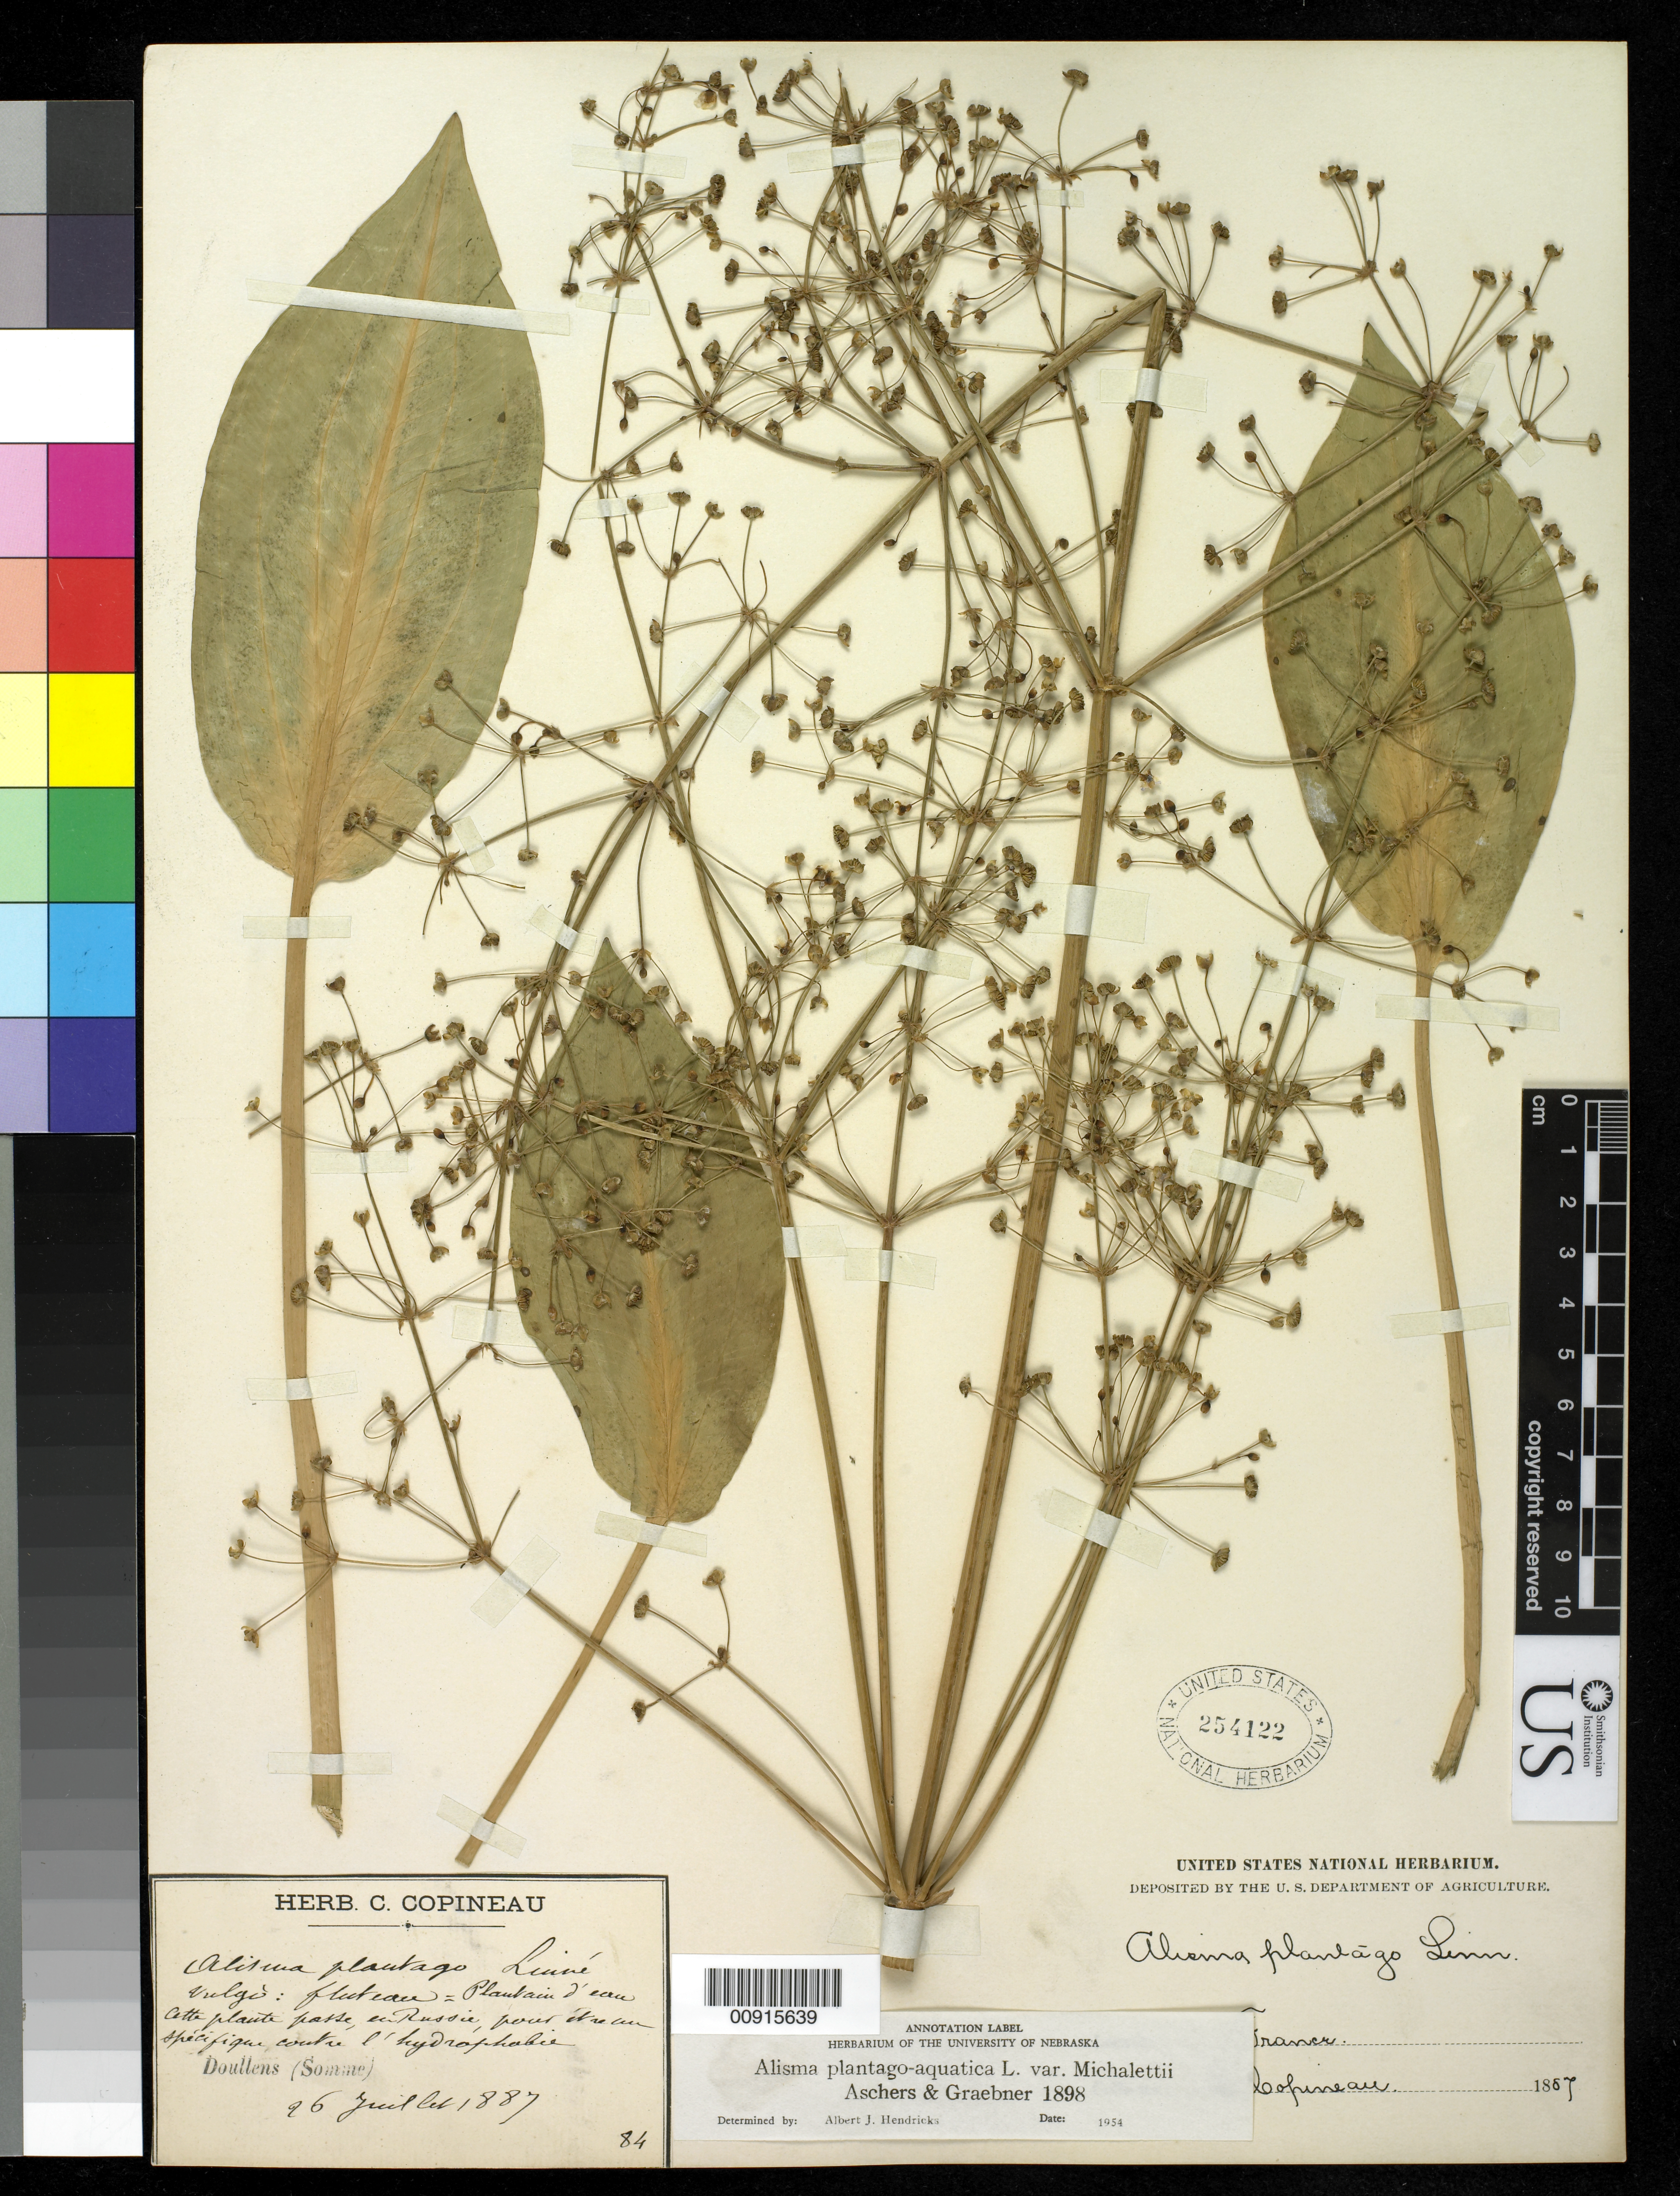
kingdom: Plantae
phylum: Tracheophyta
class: Liliopsida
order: Alismatales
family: Alismataceae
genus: Alisma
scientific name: Alisma plantago-aquatica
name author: L.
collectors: C. Copineau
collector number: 84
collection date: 1887-07-26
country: France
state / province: Hauts-de-France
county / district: Somme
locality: Doullens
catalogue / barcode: US 254122